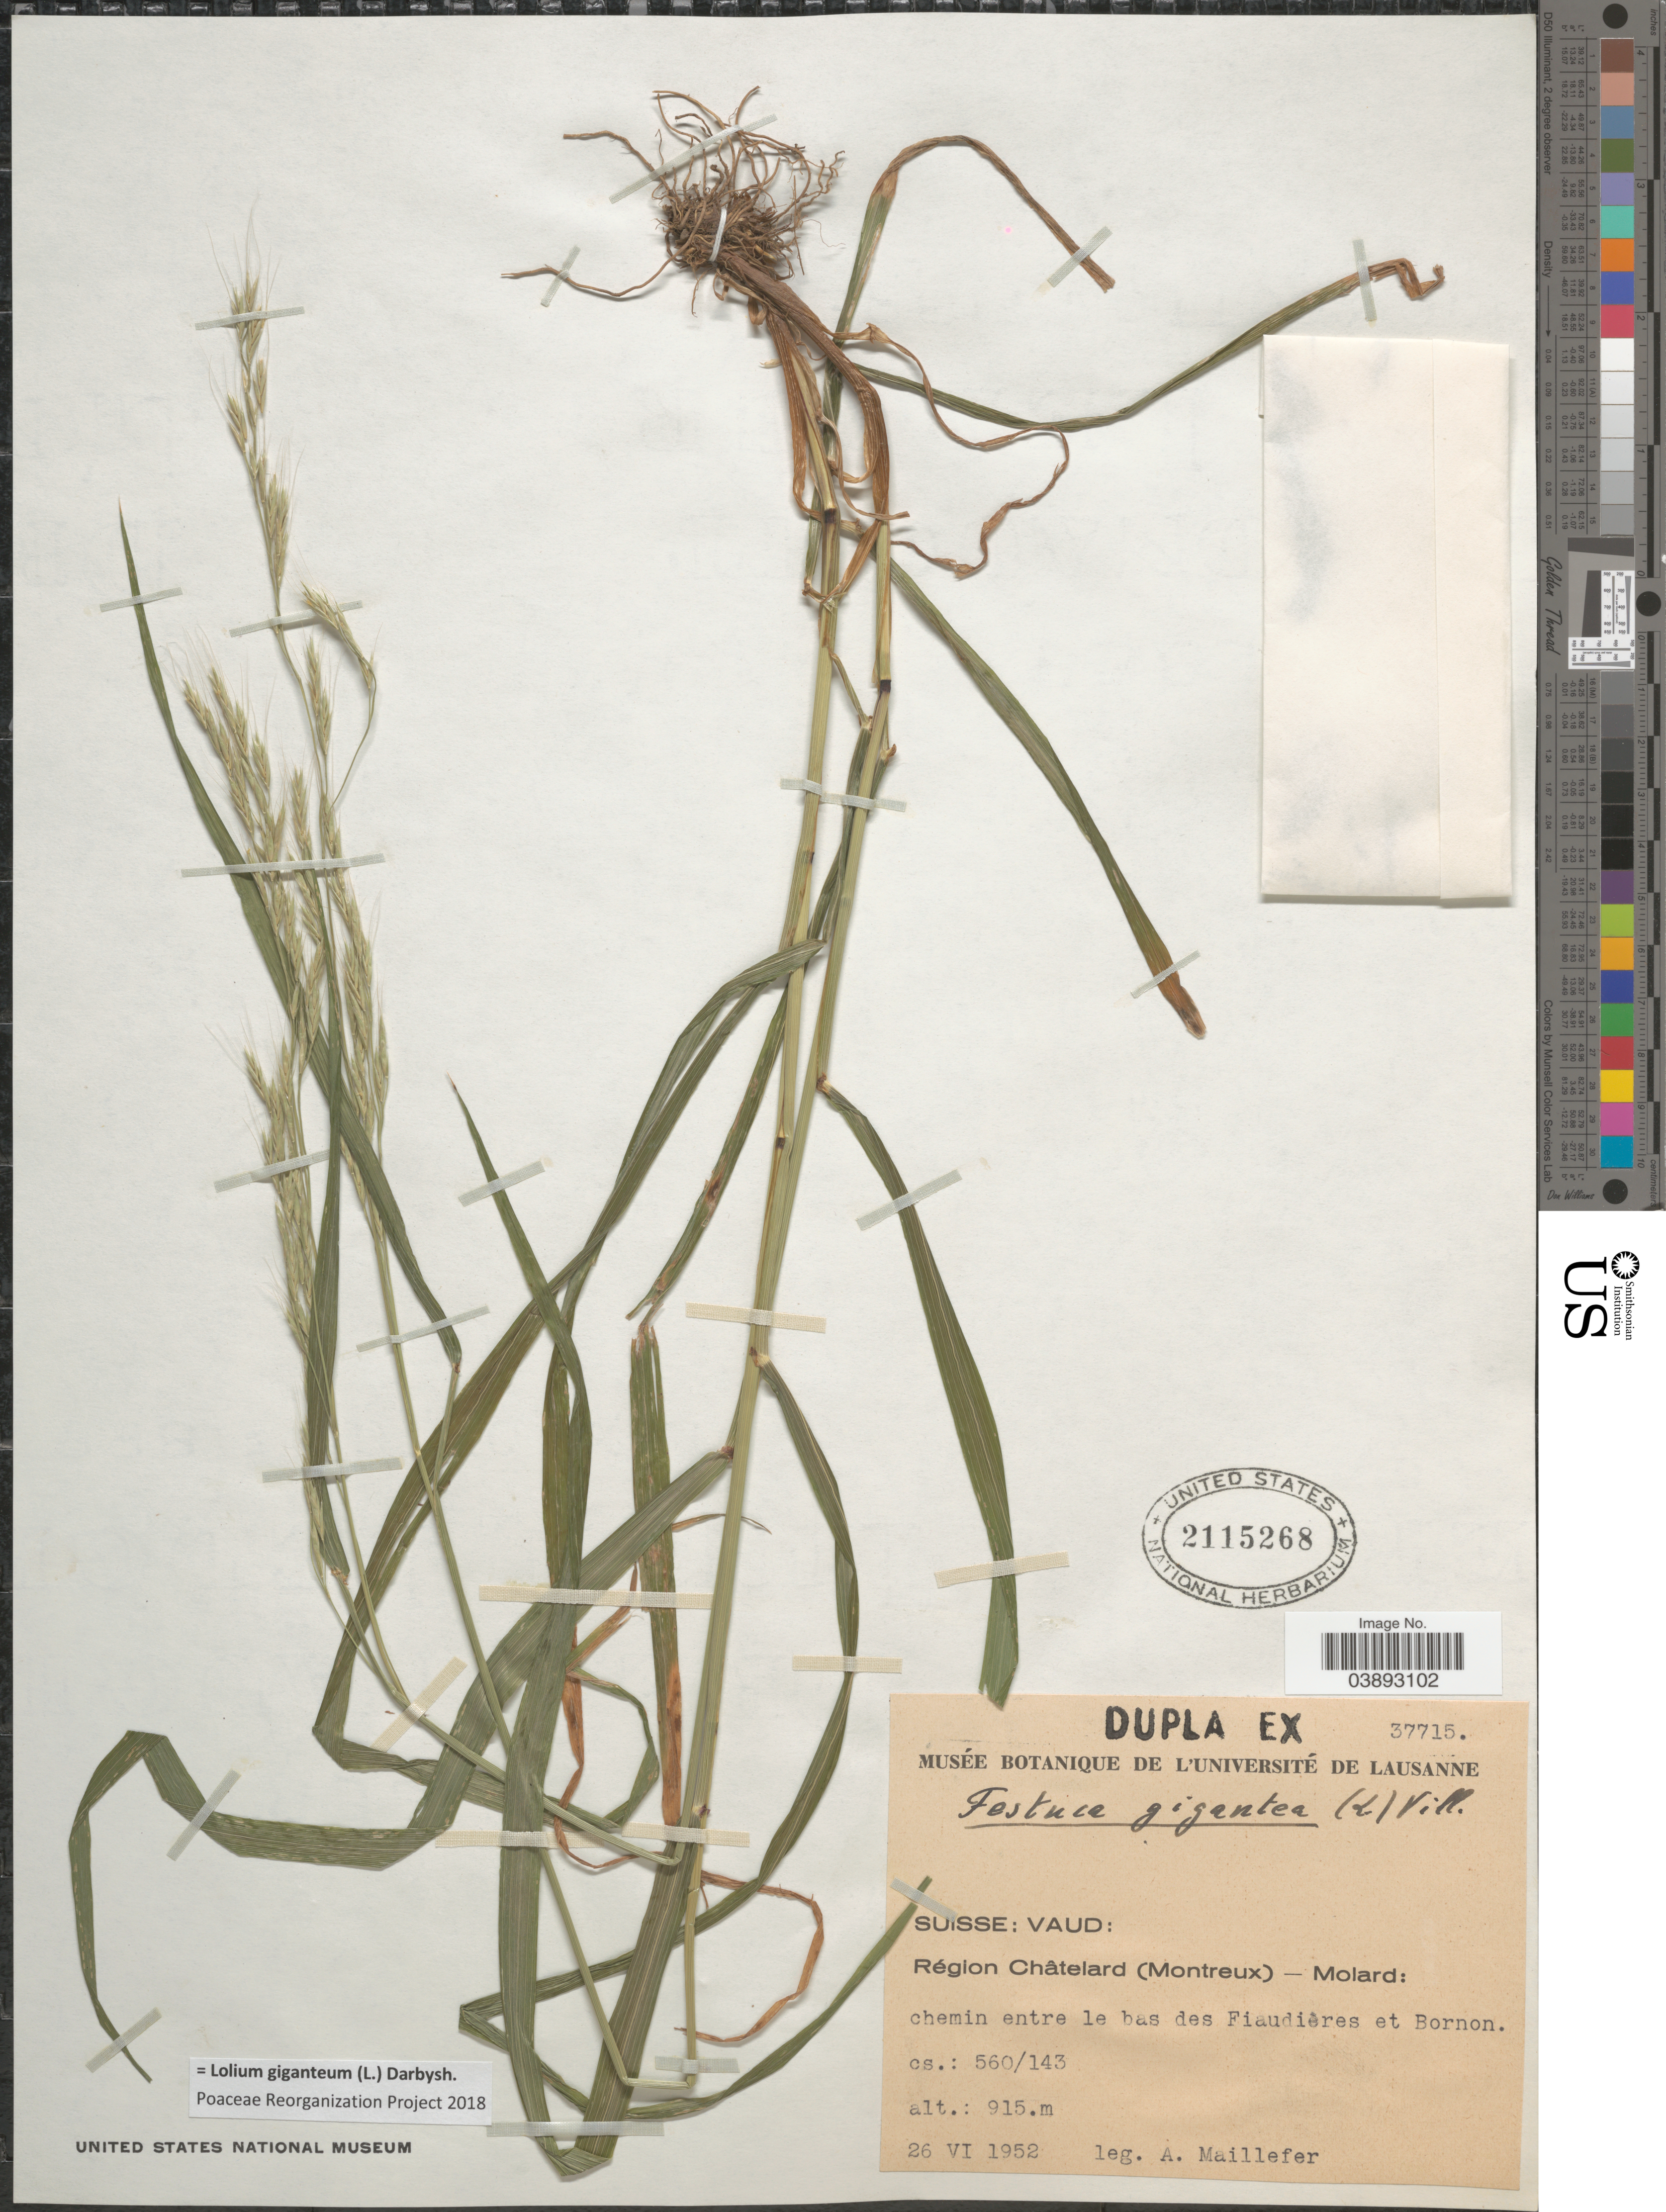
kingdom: Plantae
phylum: Tracheophyta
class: Liliopsida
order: Poales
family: Poaceae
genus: Lolium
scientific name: Lolium giganteum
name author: (L.) Darbysh.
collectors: A. Maillefer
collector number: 37715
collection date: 1952-06-26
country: Switzerland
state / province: Vaud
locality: Suisse: Vaud: Région Châtelard (Montreux) - Molard: chemin entre le bas des Fiaudières et Bornon.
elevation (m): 915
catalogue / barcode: US 2115268